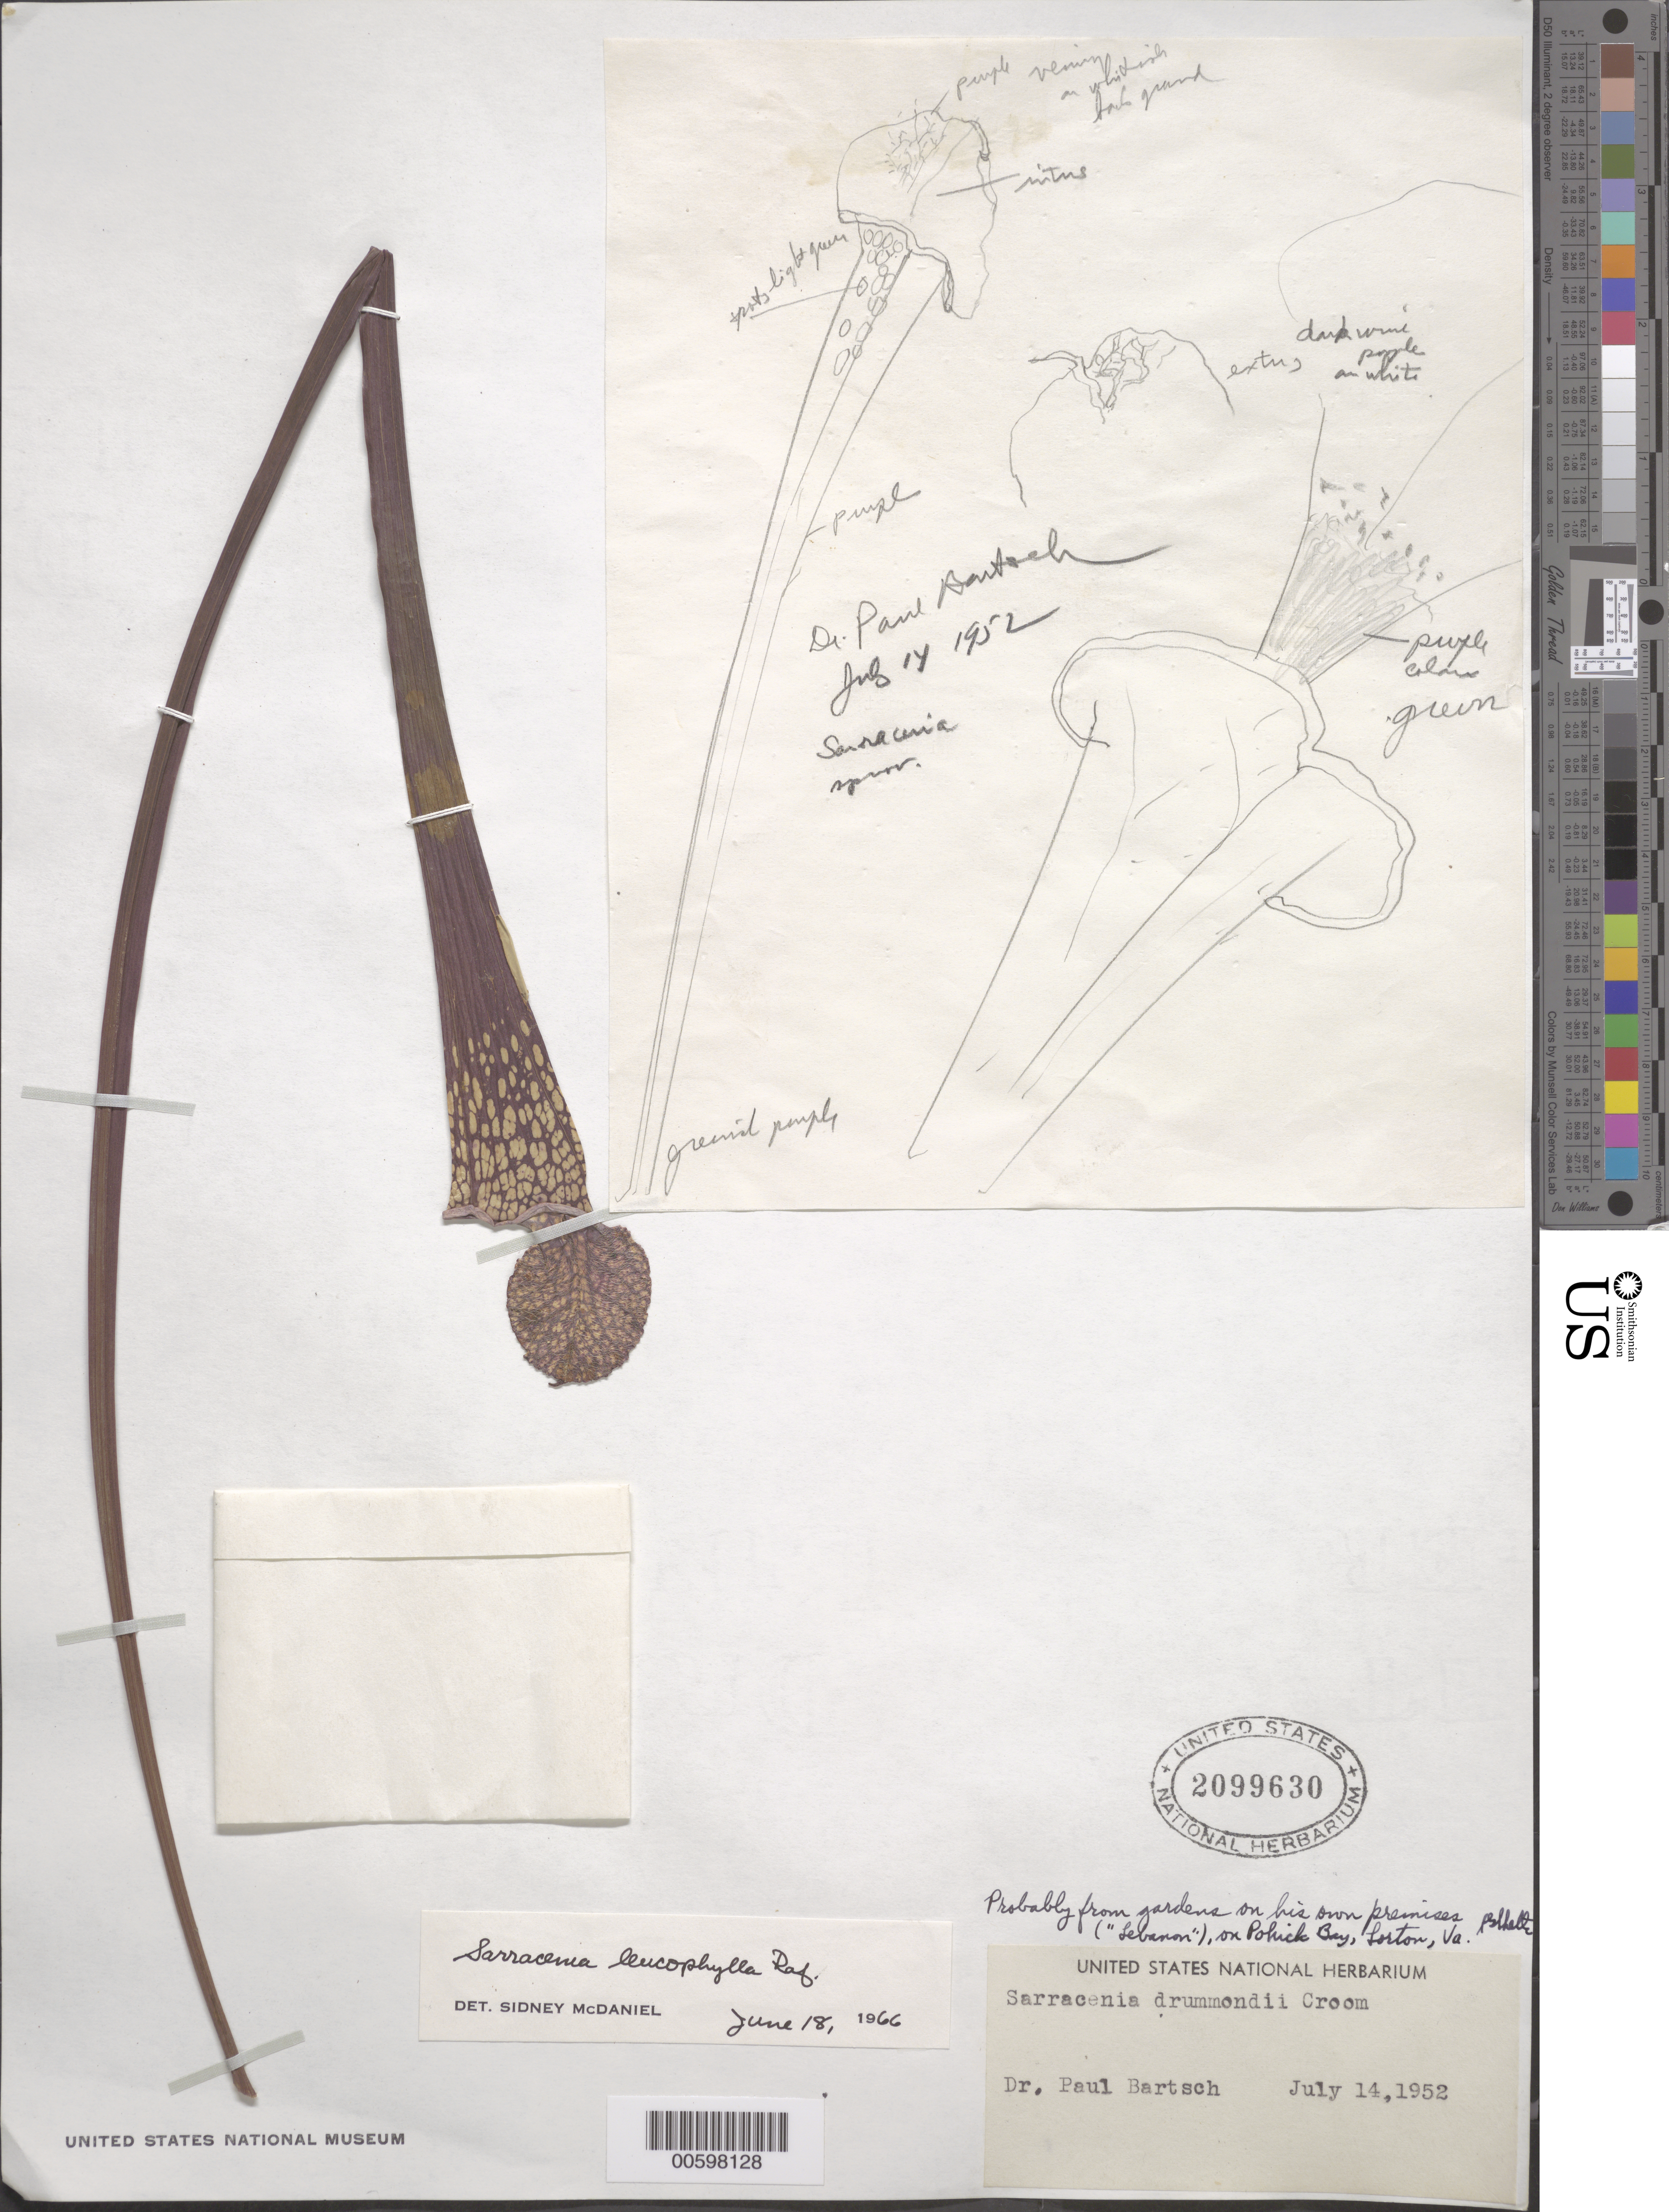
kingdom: Plantae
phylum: Tracheophyta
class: Magnoliopsida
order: Ericales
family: Sarraceniaceae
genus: Sarracenia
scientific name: Sarracenia leucophylla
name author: Raf.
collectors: P. Bartsch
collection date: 1952-07-14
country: United States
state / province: Virginia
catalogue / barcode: US 2099630